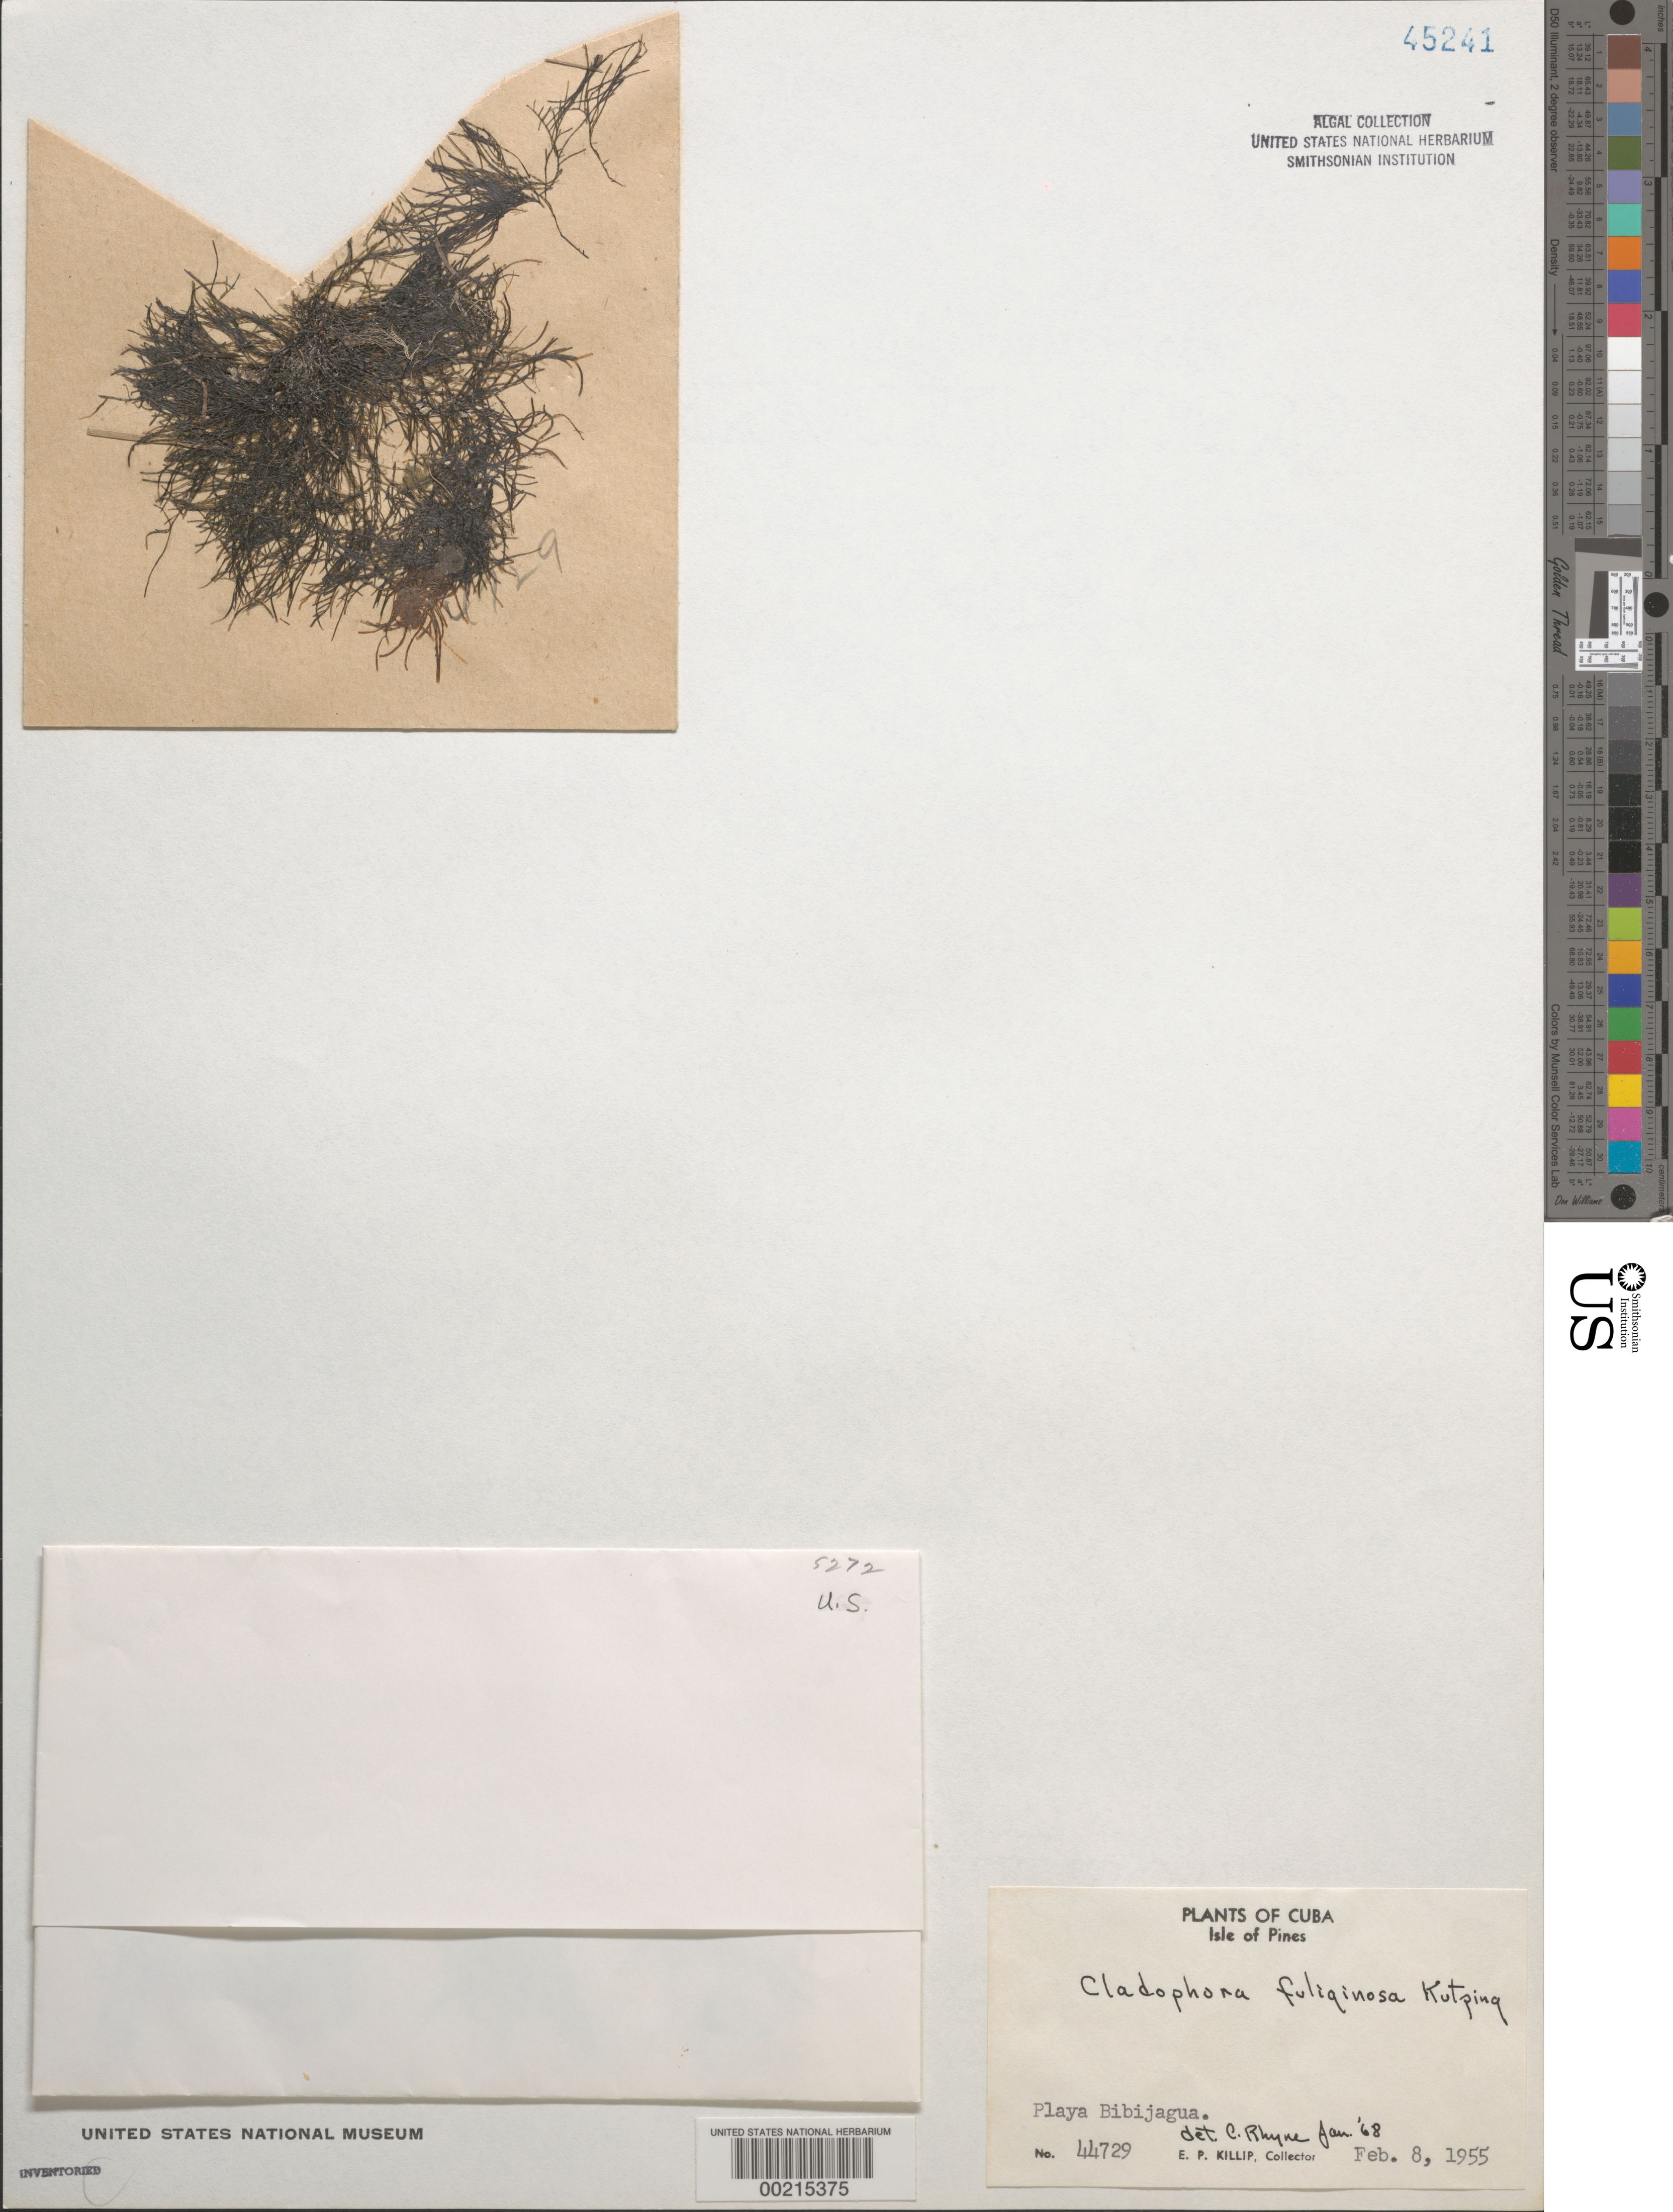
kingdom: Plantae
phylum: Chlorophyta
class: Ulvophyceae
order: Cladophorales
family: Cladophoraceae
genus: Cladophora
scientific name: Cladophora fuliginosa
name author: Kütz.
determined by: Rhyne, C. F.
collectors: E. P. Killip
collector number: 44729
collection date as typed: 08 Feb 1955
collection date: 1955-02-08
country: Cuba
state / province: Isla de La Juventud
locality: Playa bibijagua, isle of youth (isle of pines)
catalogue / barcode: US 45241